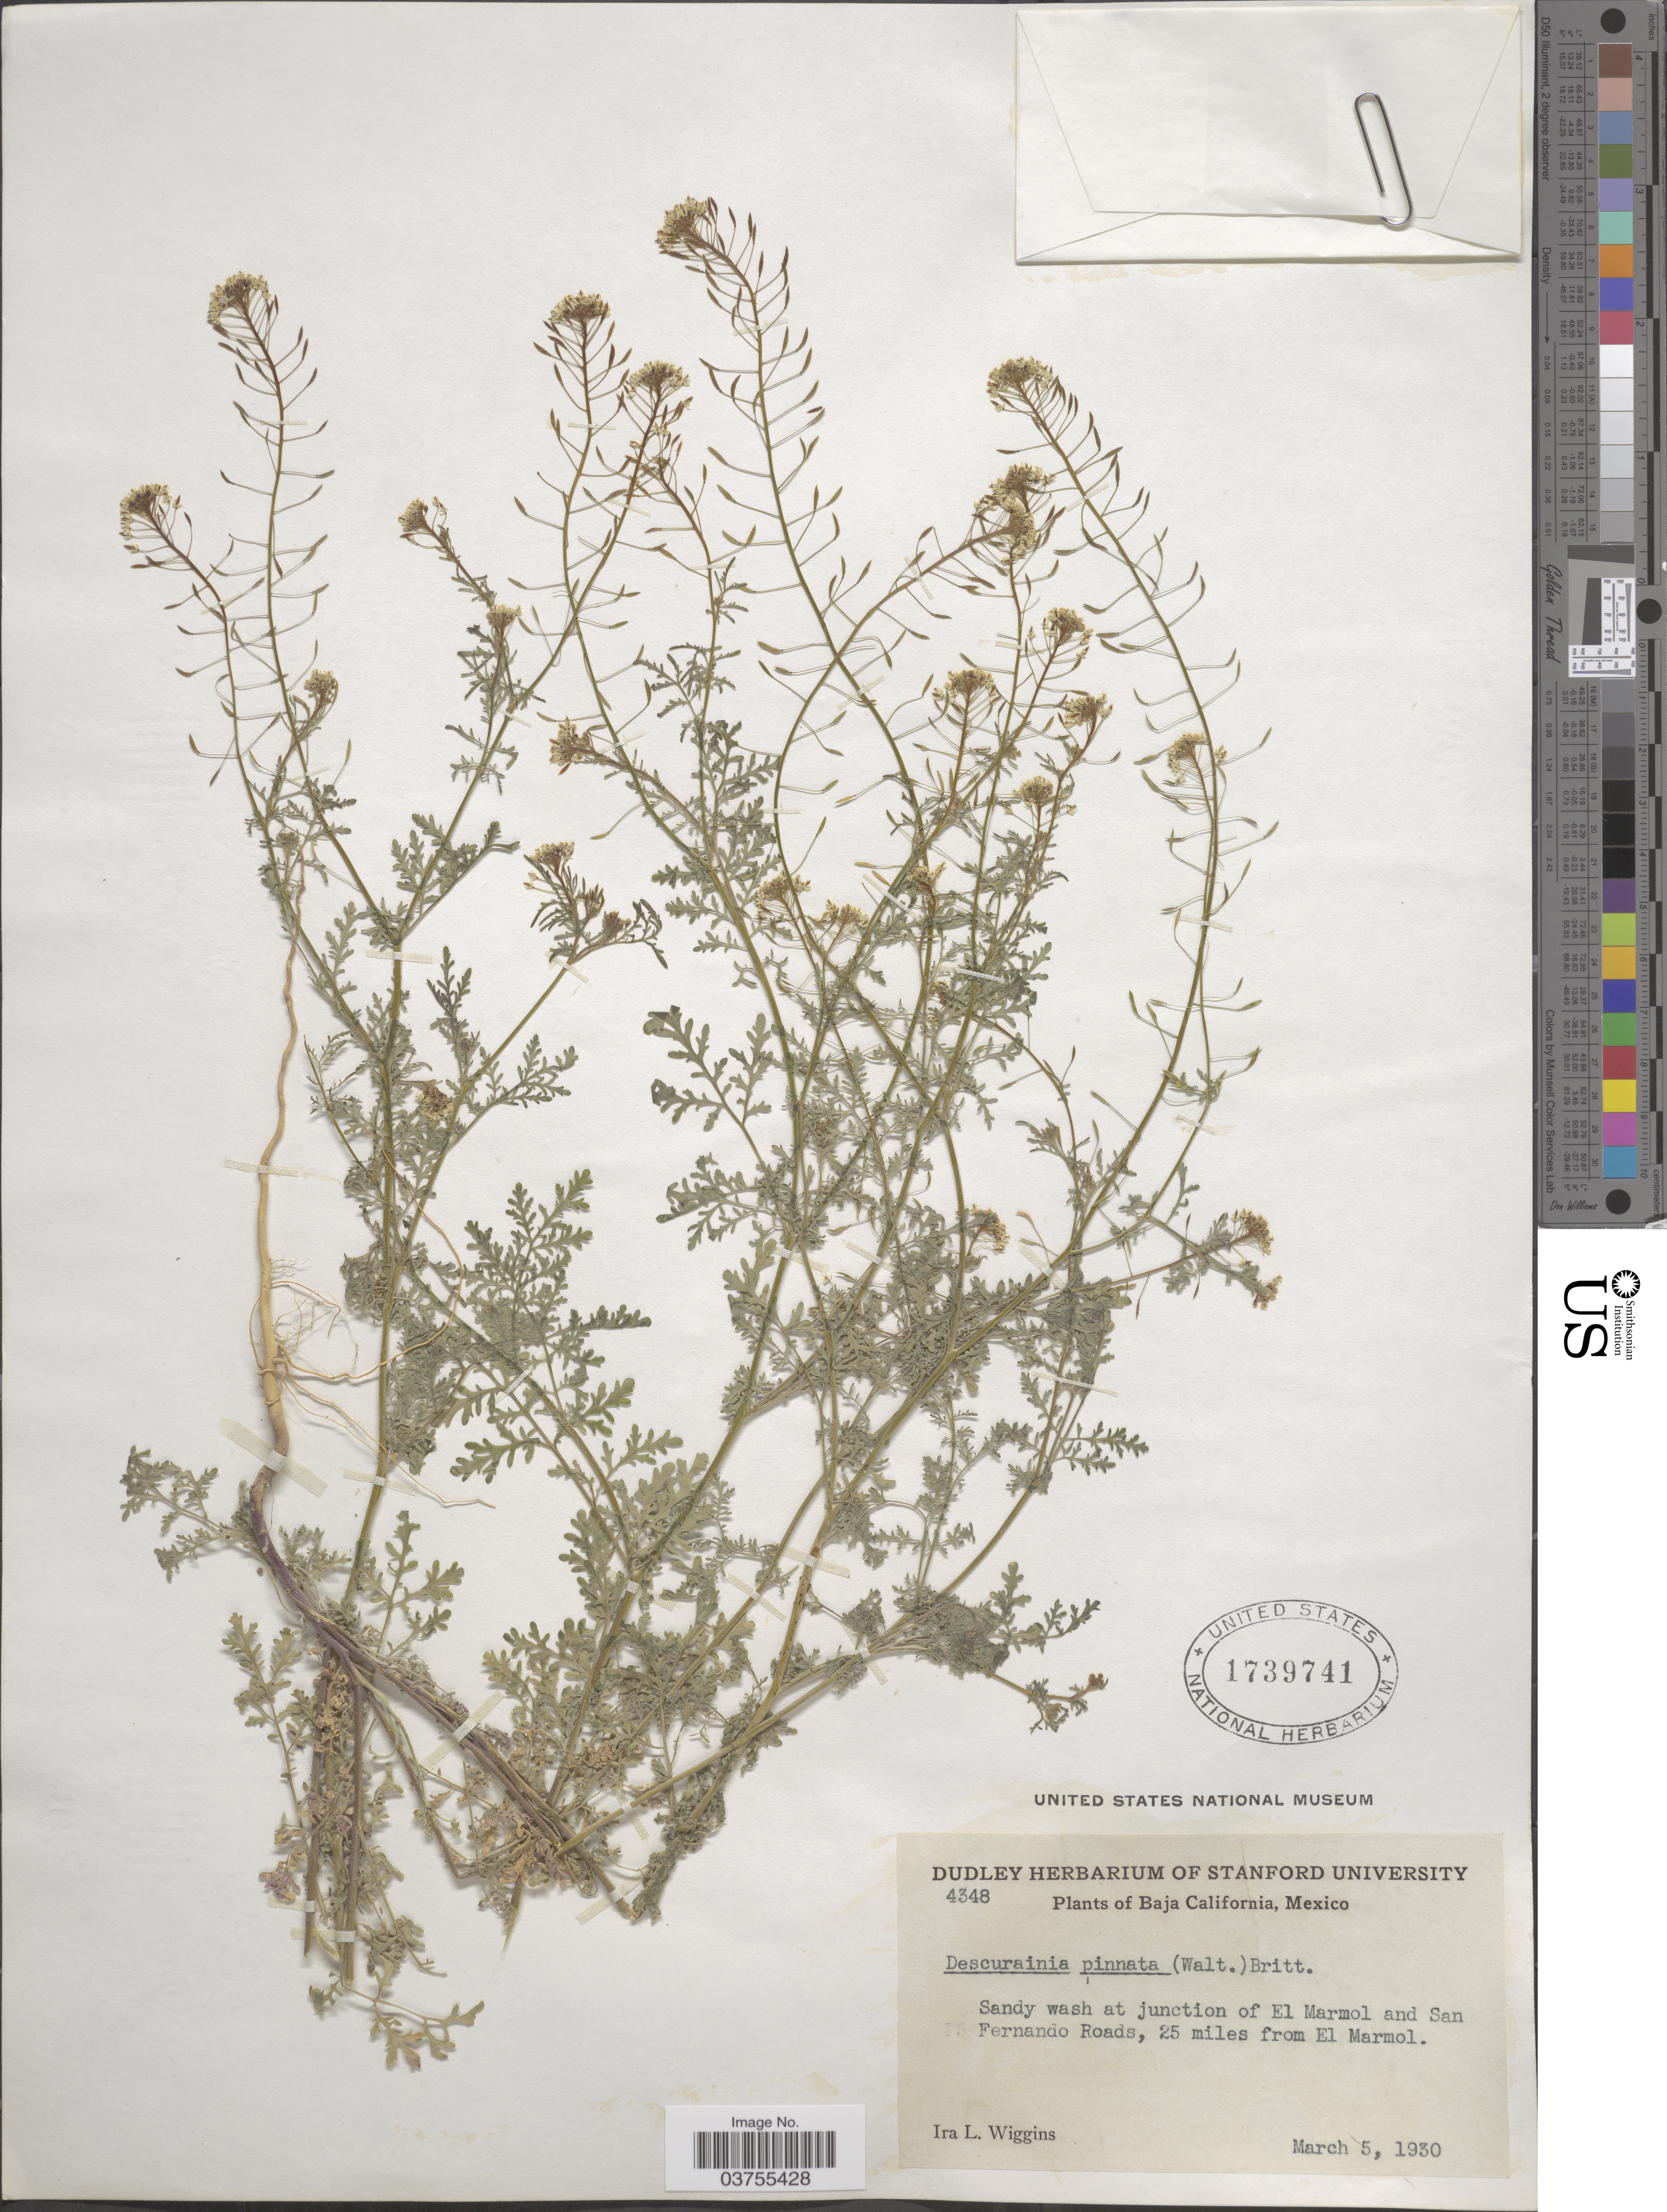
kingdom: Plantae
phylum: Tracheophyta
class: Magnoliopsida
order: Brassicales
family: Brassicaceae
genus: Descurainia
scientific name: Descurainia pinnata subsp. menziesii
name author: (DC.) Detling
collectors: I. L. Wiggins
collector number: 4348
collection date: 1930-03-05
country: Mexico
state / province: Baja California Norte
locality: Sandy wash at junction of El Marmol and San Fernando Roads, 25 miles from El Marmol.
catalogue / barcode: US 1739741